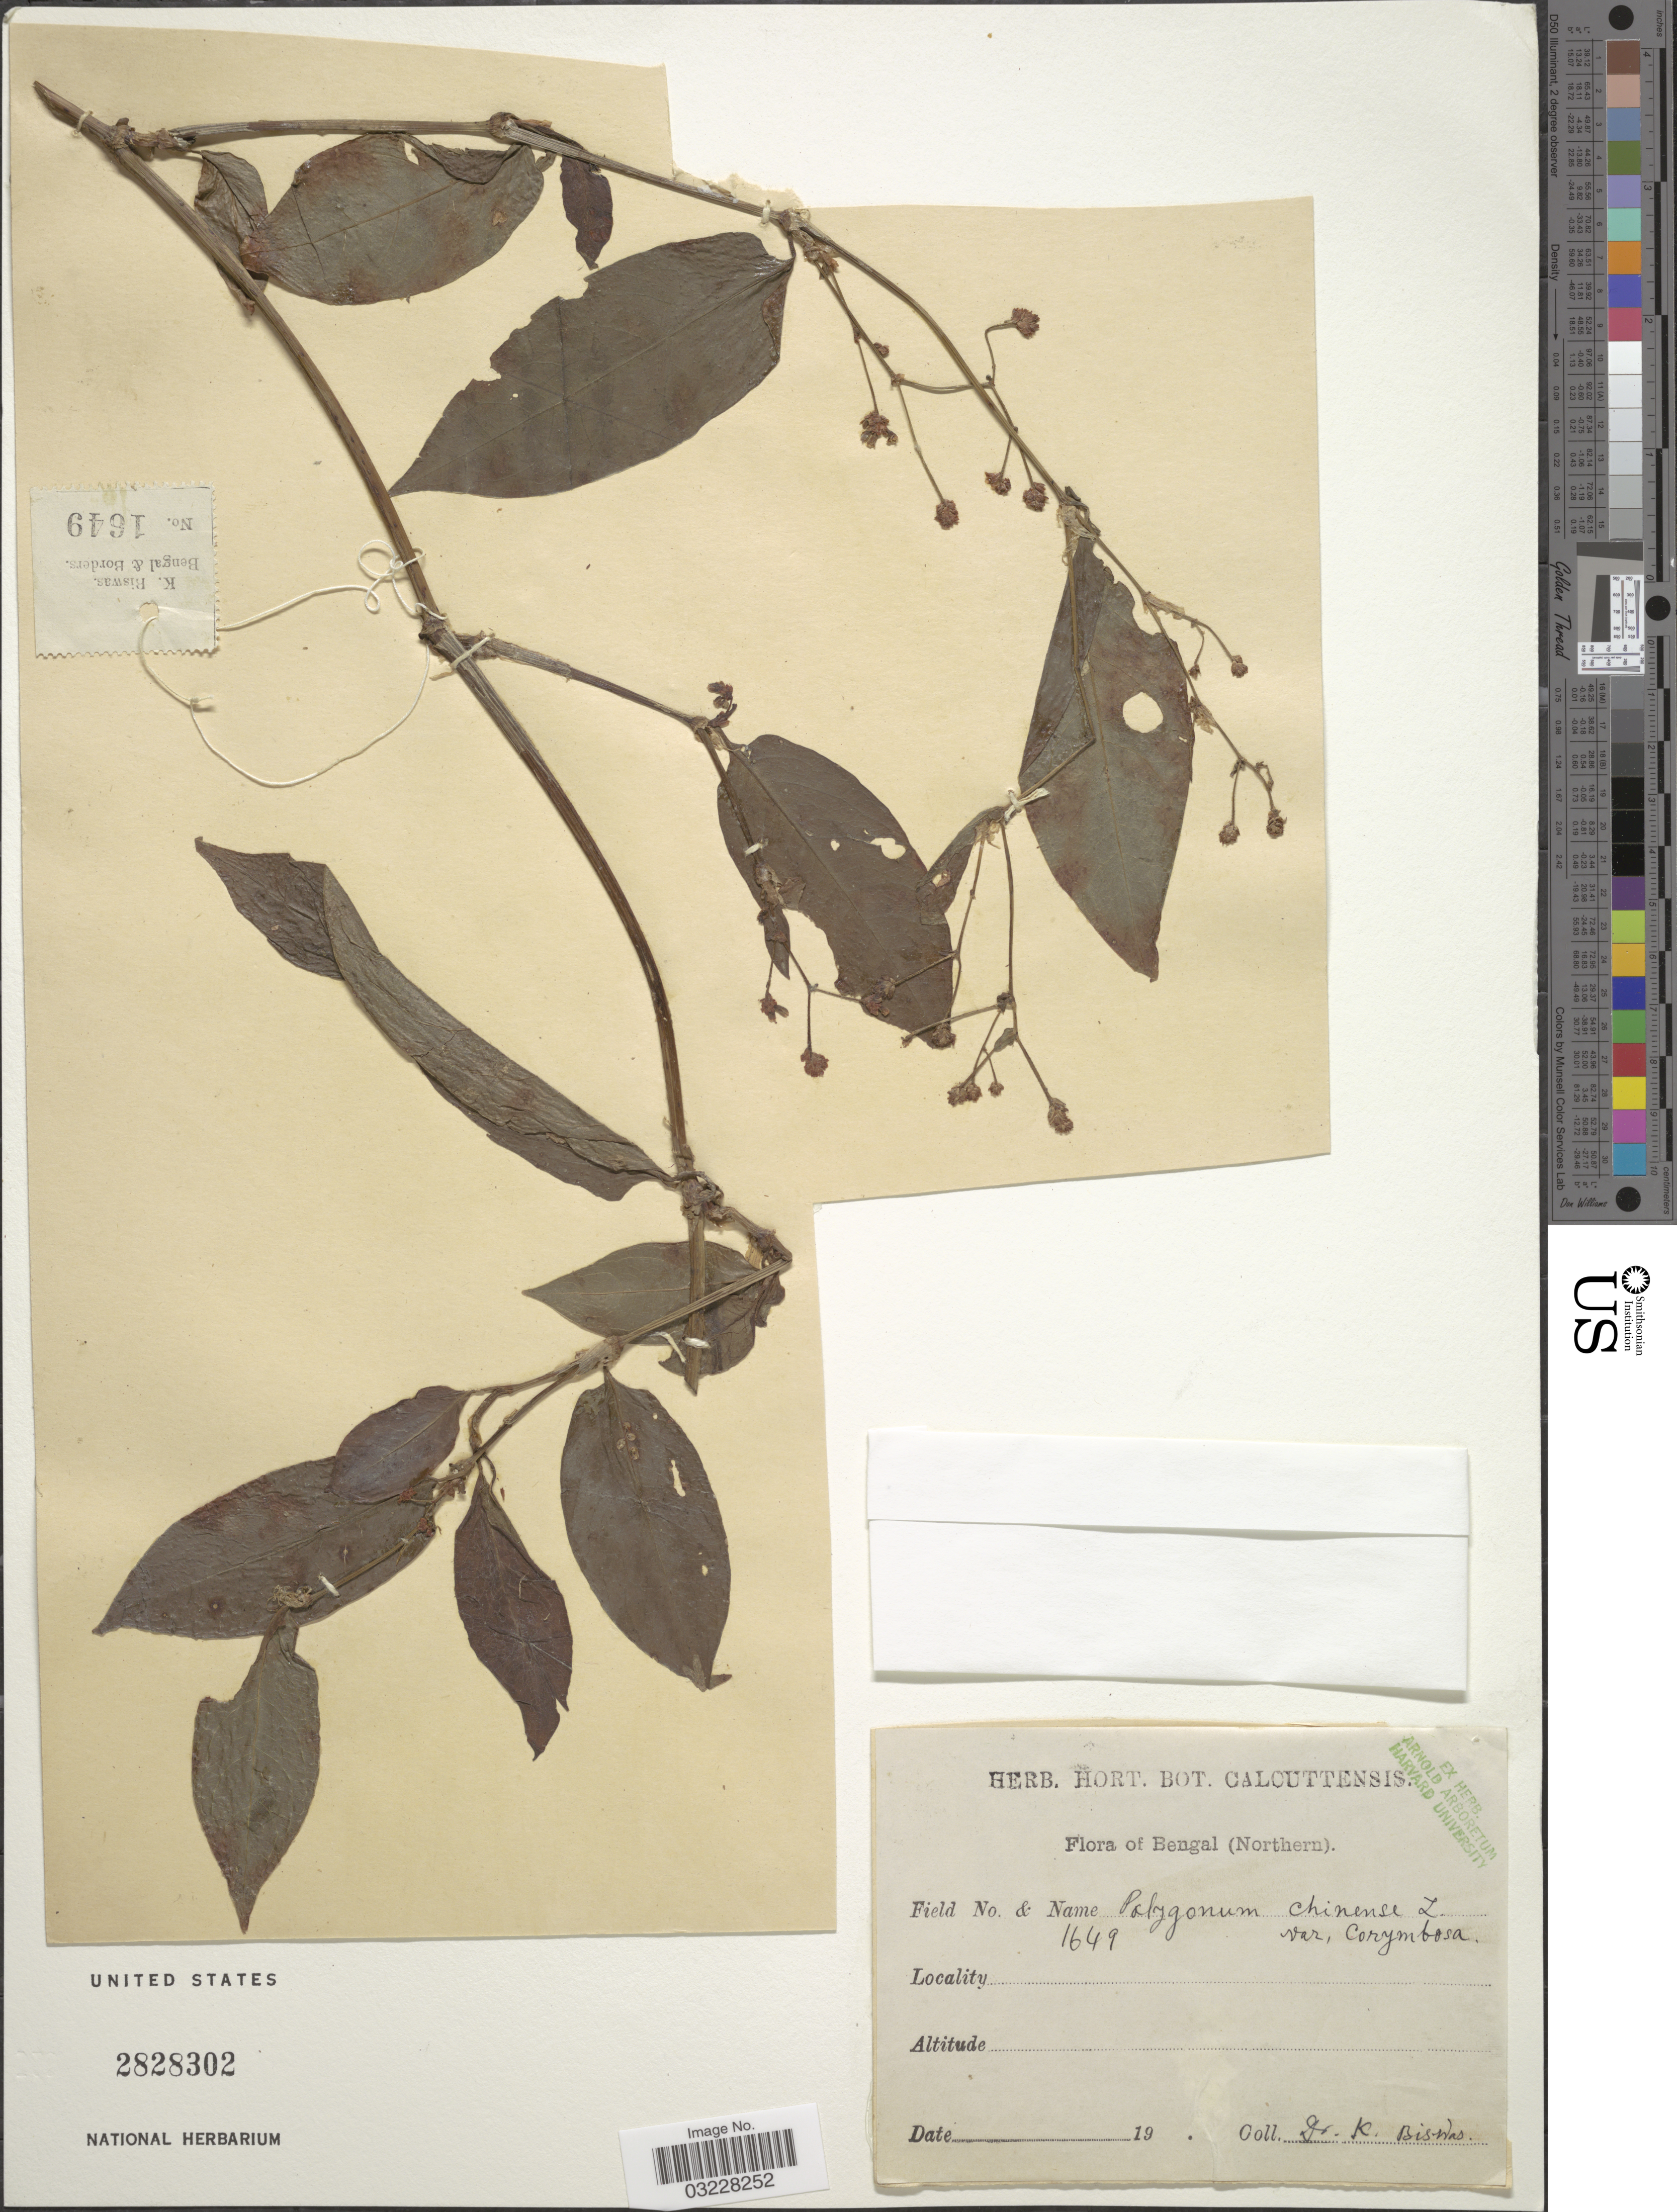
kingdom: Plantae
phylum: Tracheophyta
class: Magnoliopsida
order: Caryophyllales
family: Polygonaceae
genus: Polygonum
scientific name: Polygonum chinense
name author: L.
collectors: K. Biswas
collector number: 1649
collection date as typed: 19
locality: Bengal. (Northern).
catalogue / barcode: US 2828302